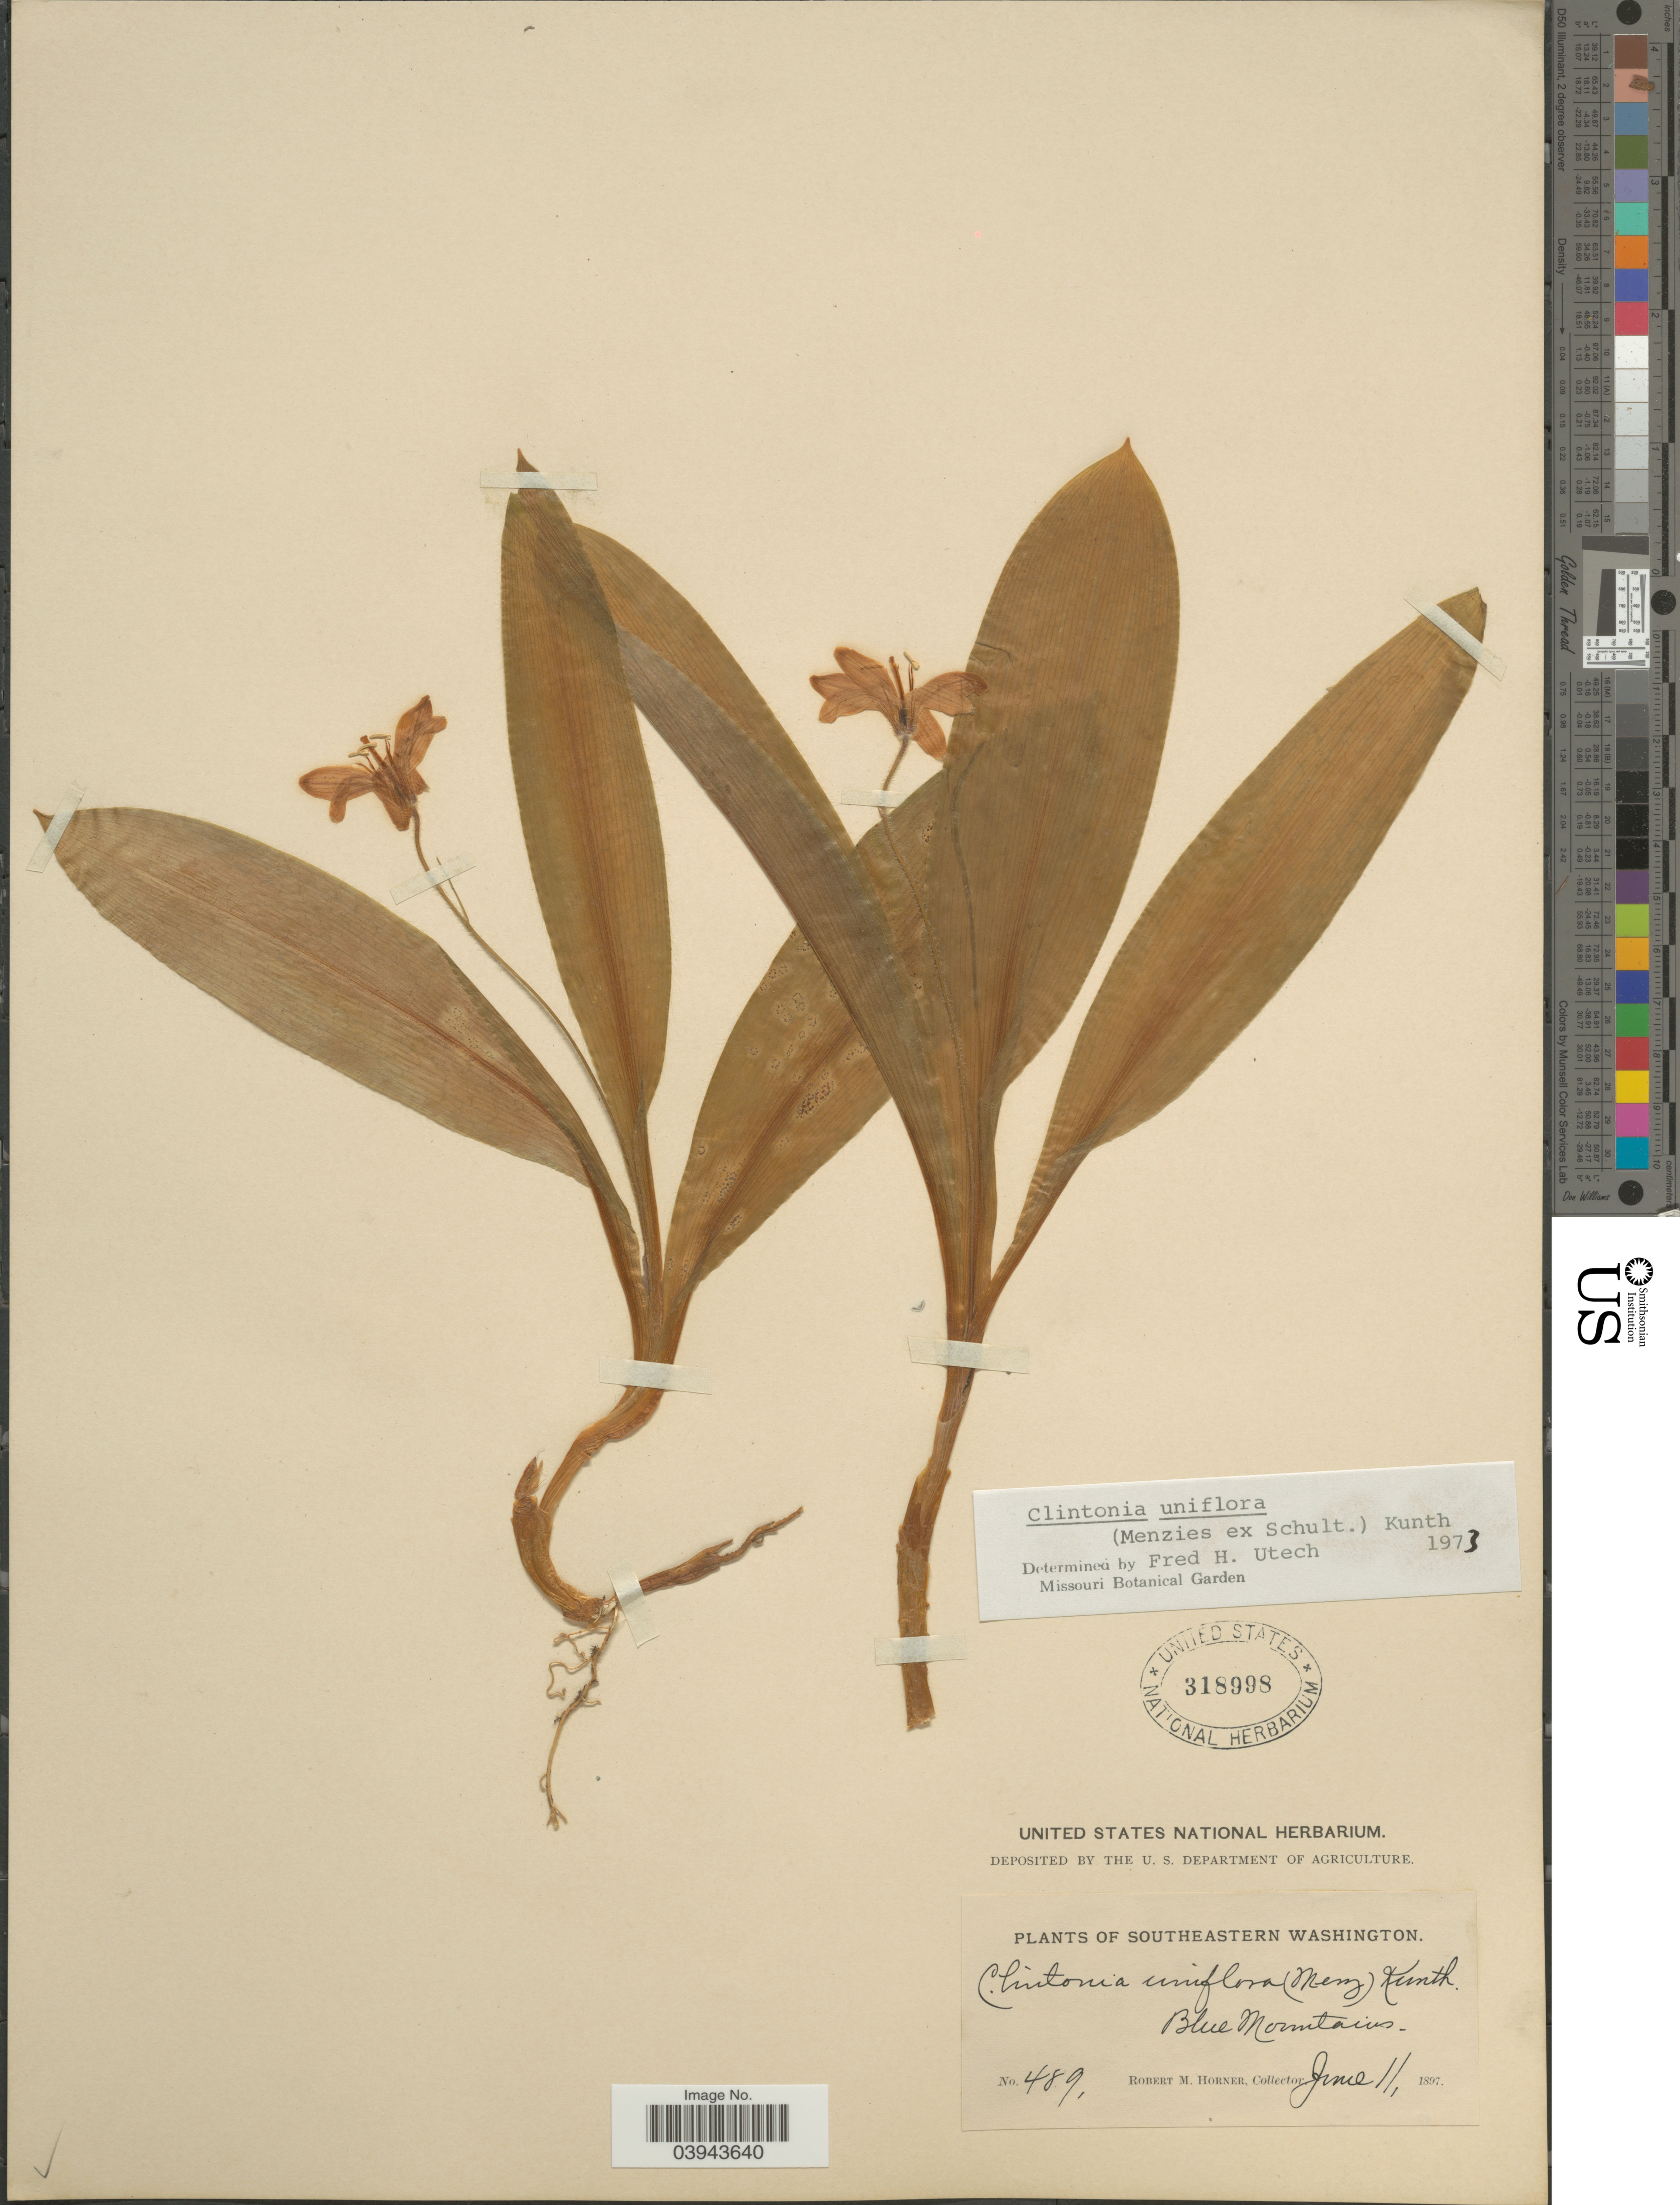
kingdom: Plantae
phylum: Tracheophyta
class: Liliopsida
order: Liliales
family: Liliaceae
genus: Clintonia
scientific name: Clintonia uniflora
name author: Kunth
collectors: R. Horner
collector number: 489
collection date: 1897-06-11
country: United States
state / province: Washington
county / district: Clallam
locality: Southeastern Washington. Blue Mountains.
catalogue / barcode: US 318998